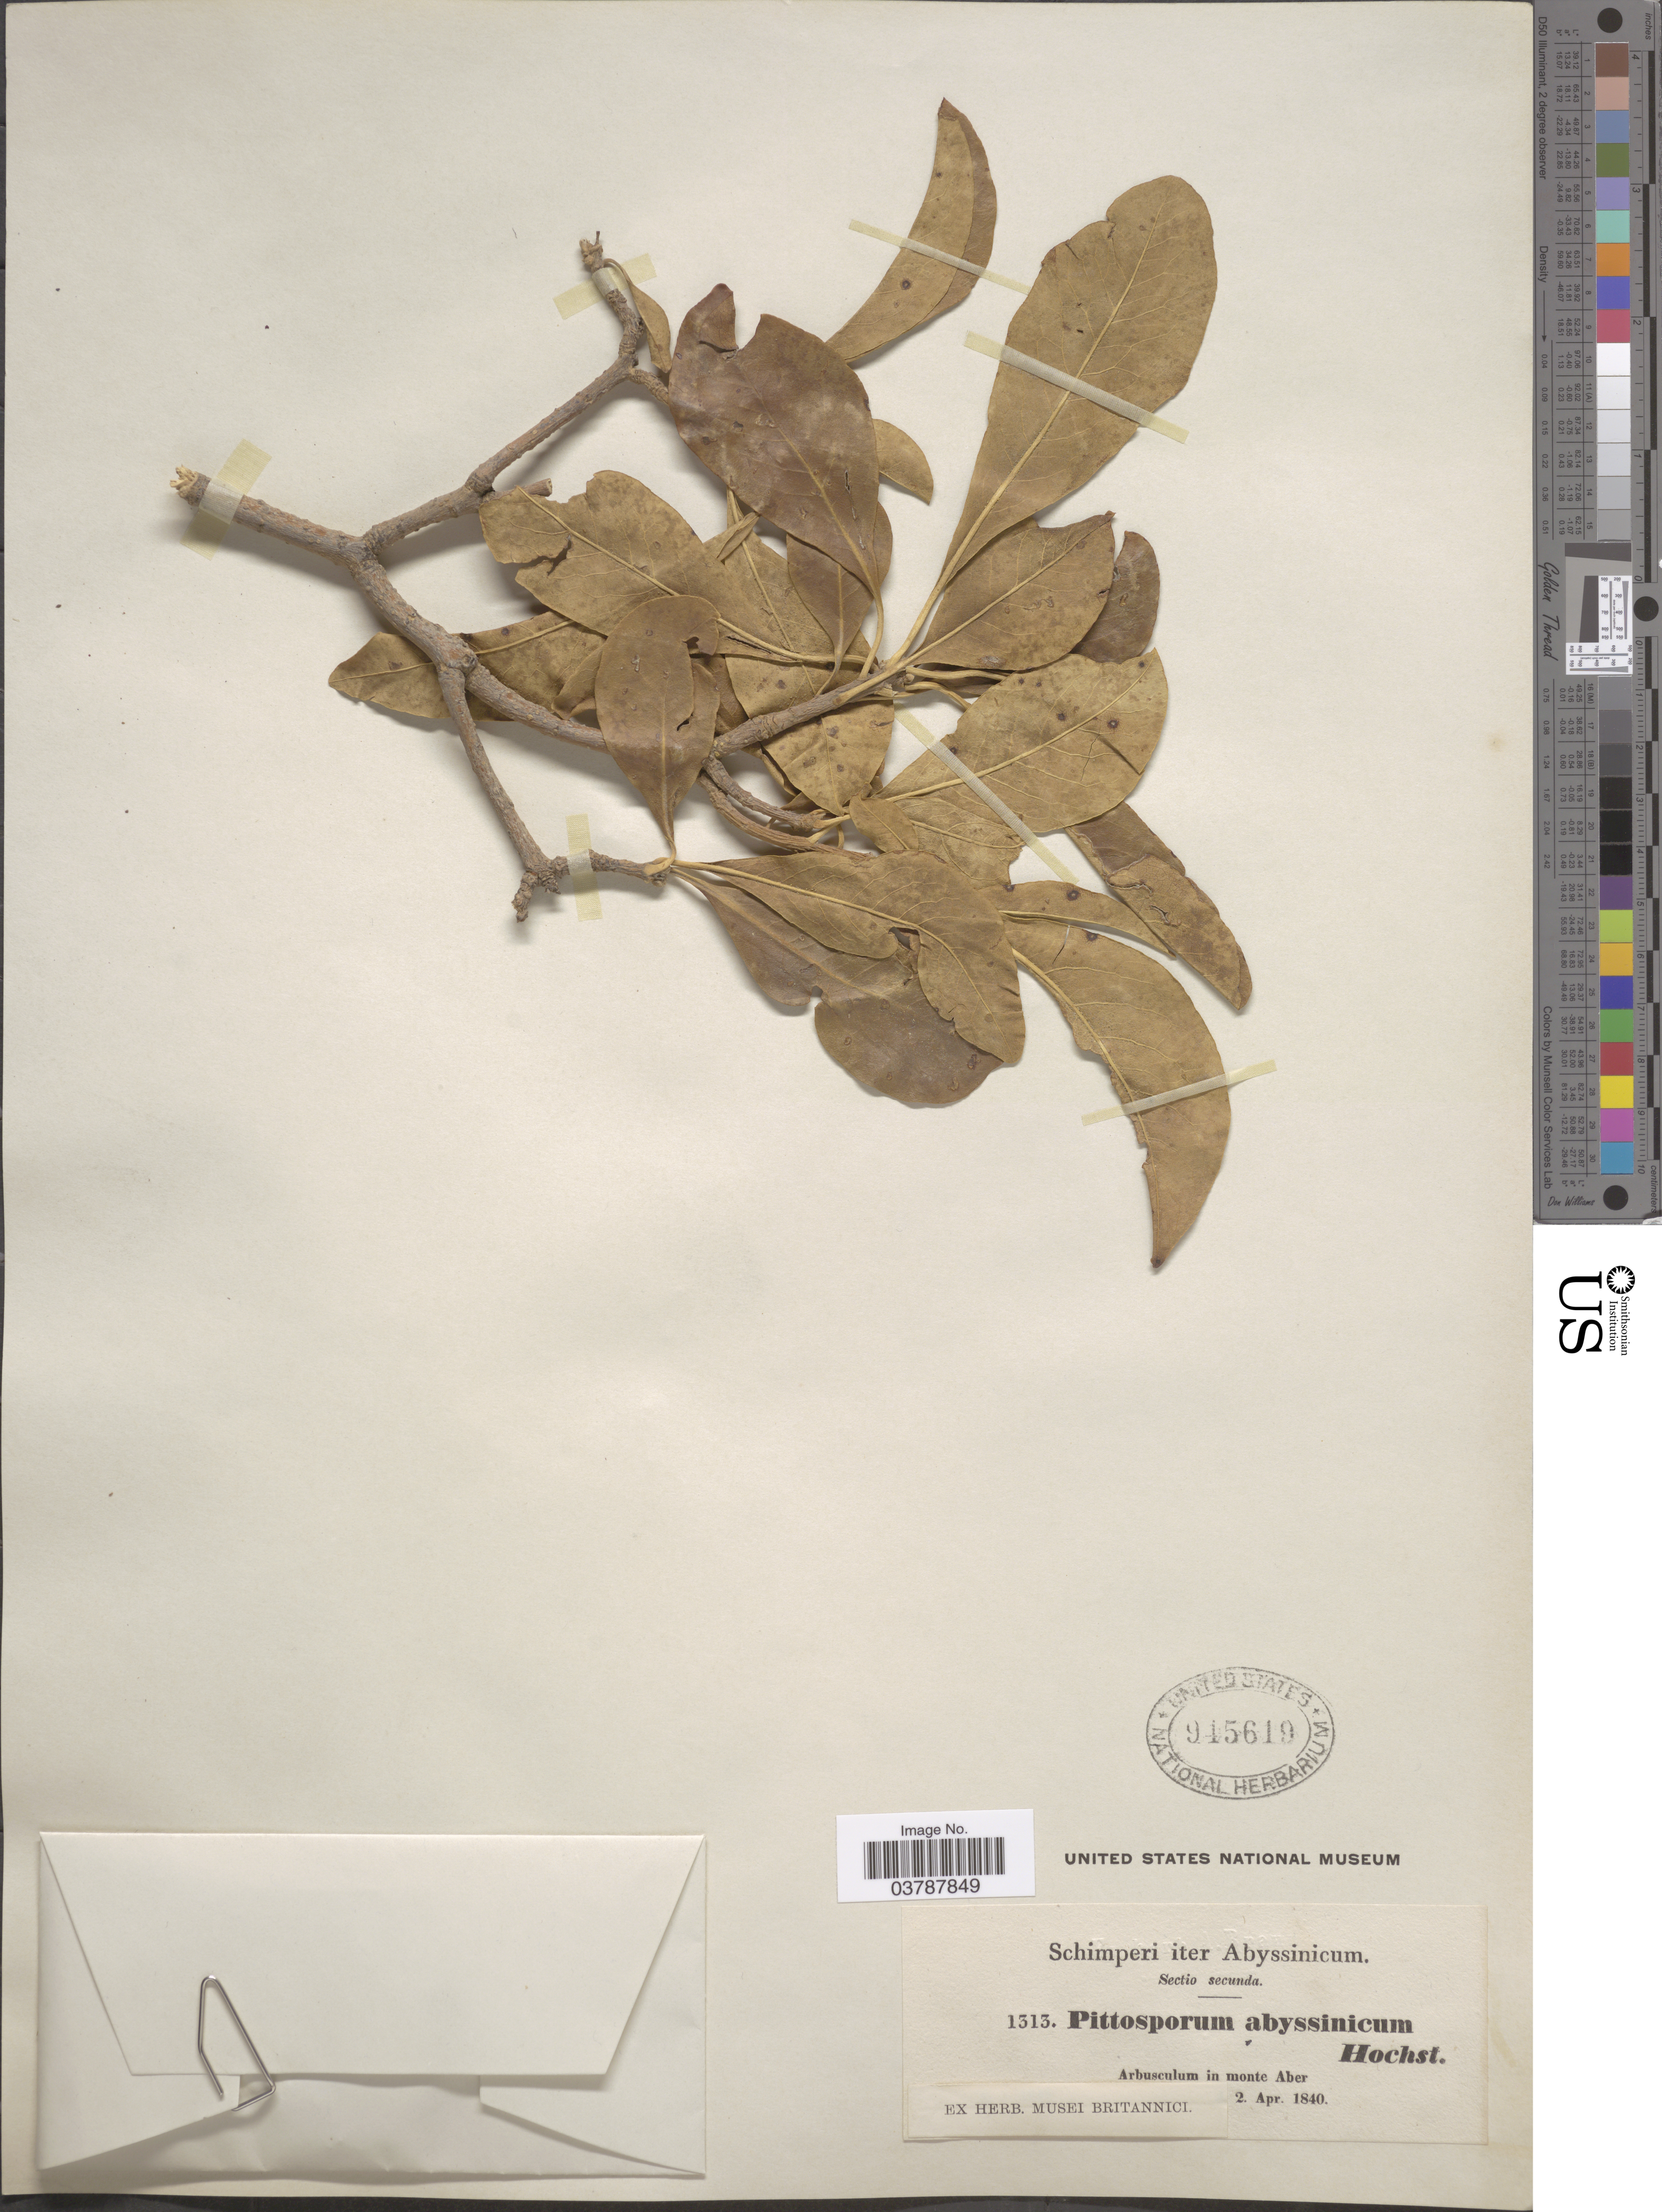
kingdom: Plantae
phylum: Tracheophyta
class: Magnoliopsida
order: Apiales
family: Pittosporaceae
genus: Pittosporum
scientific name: Pittosporum abyssinicum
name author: Delile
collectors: -. Schimper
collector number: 1313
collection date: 1840-04-02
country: Ethiopia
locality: Iter Abyssinicum. Arbusculum in monte Aber.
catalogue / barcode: US 945619